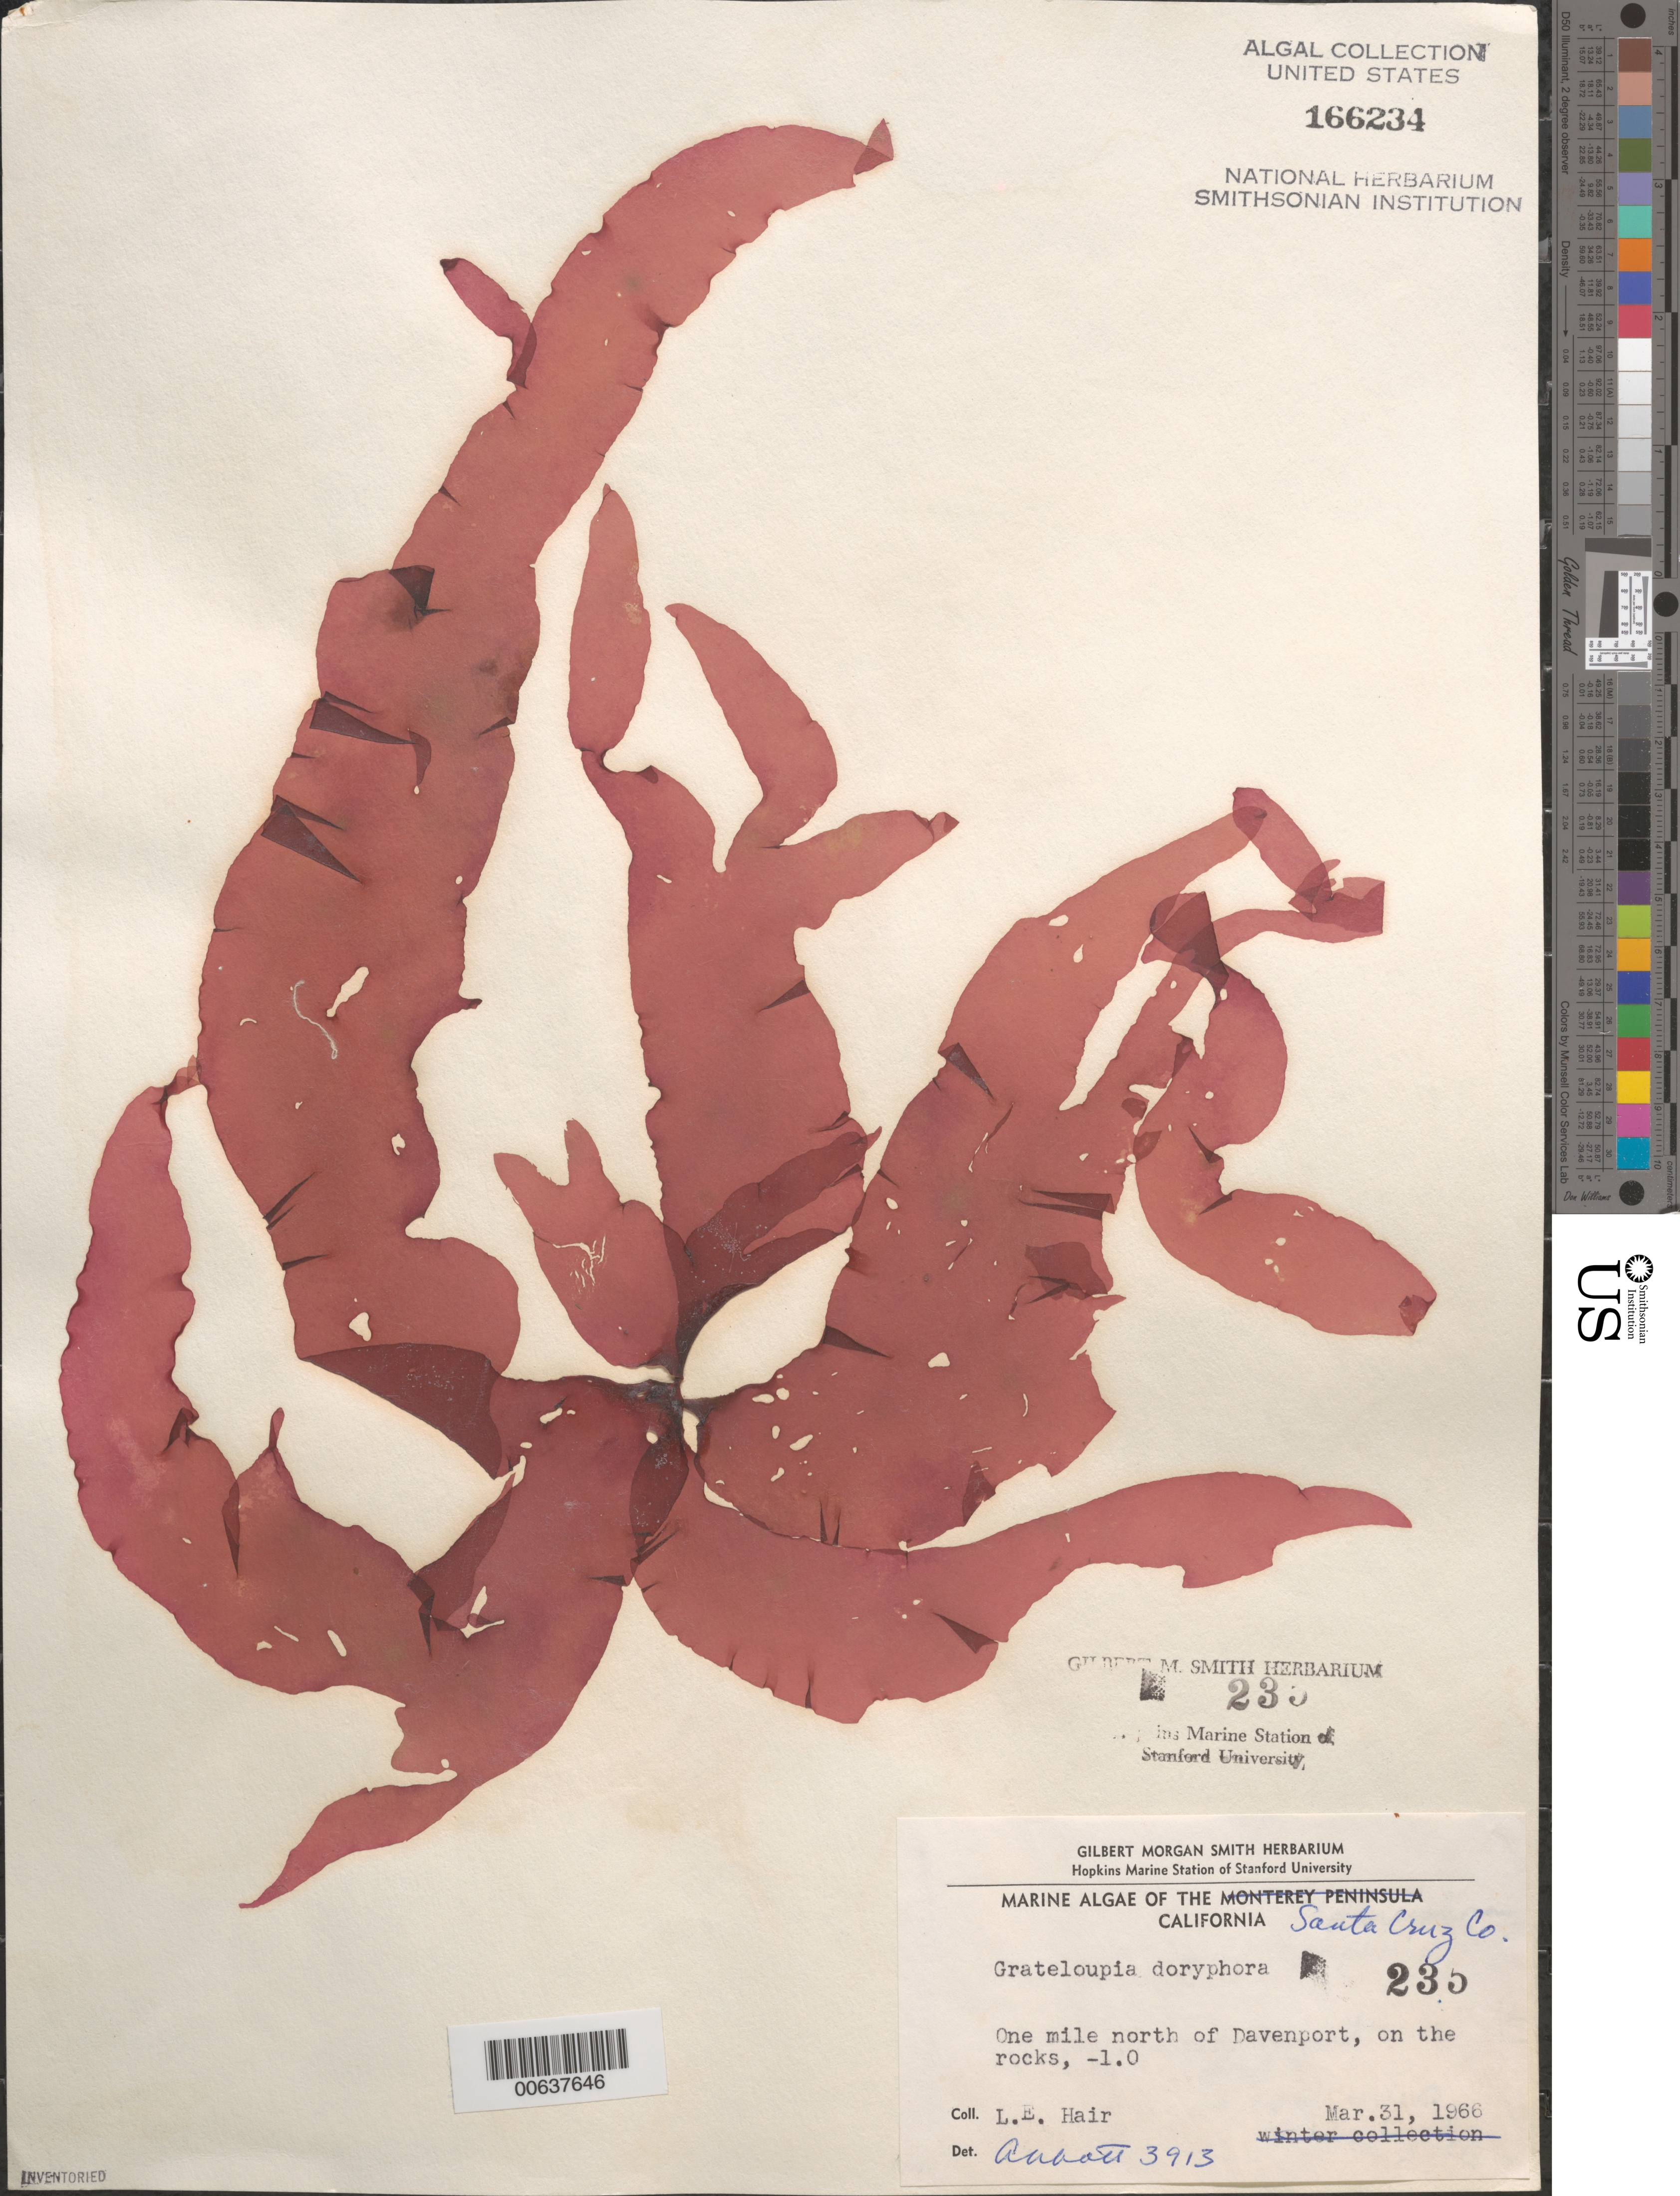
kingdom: Plantae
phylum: Rhodophyta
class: Florideophyceae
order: Halymeniales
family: Halymeniaceae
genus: Grateloupia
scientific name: Grateloupia doryphora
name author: (Mont.) Howe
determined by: Abbott, Isabella A.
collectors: L. Hair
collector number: IAA 3913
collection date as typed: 31 Mar 1966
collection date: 1966-03-31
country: United States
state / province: California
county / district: Santa Cruz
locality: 1 mile north of Davenport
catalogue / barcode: US 166234